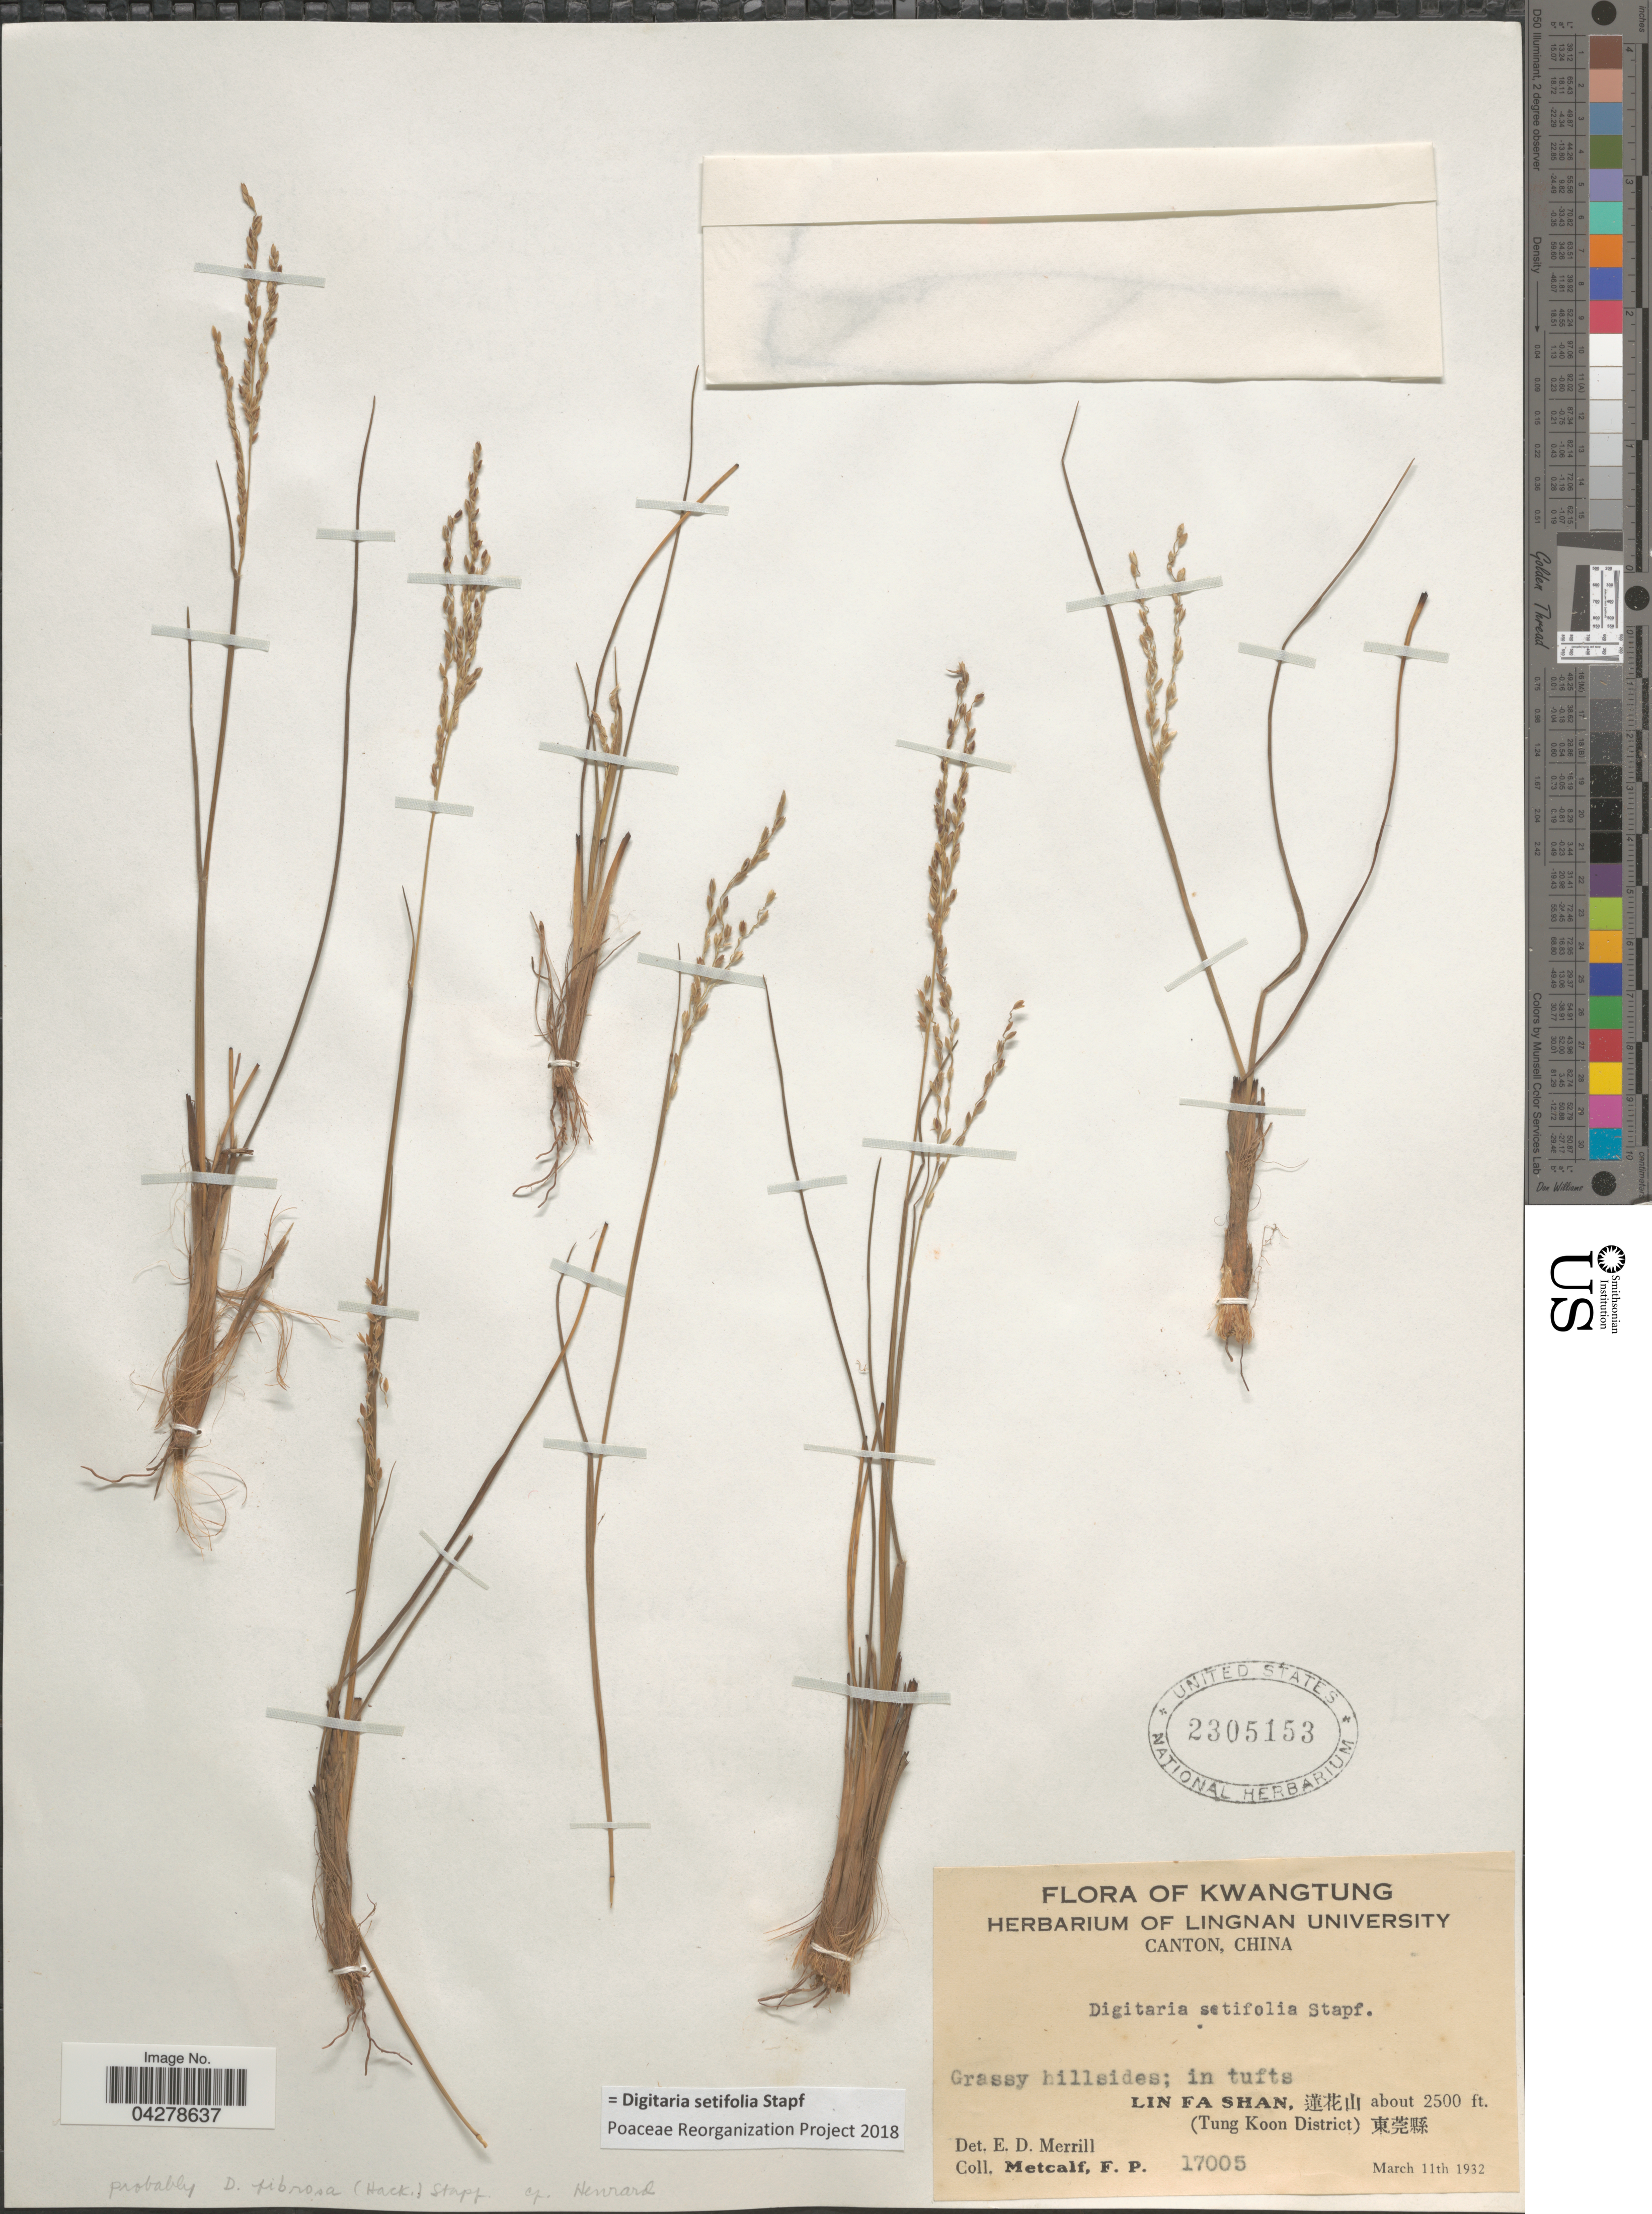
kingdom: Plantae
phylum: Tracheophyta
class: Liliopsida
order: Poales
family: Poaceae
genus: Digitaria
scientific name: Digitaria setifolia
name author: Stapf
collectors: F. Metcalf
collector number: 17005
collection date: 1932-03-11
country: China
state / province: Guangdong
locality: Kwangtung. Grassy hillsides: in tufts. Lin Fa Shan, X. (Tung Koon District) X.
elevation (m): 762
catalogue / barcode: US 2305153